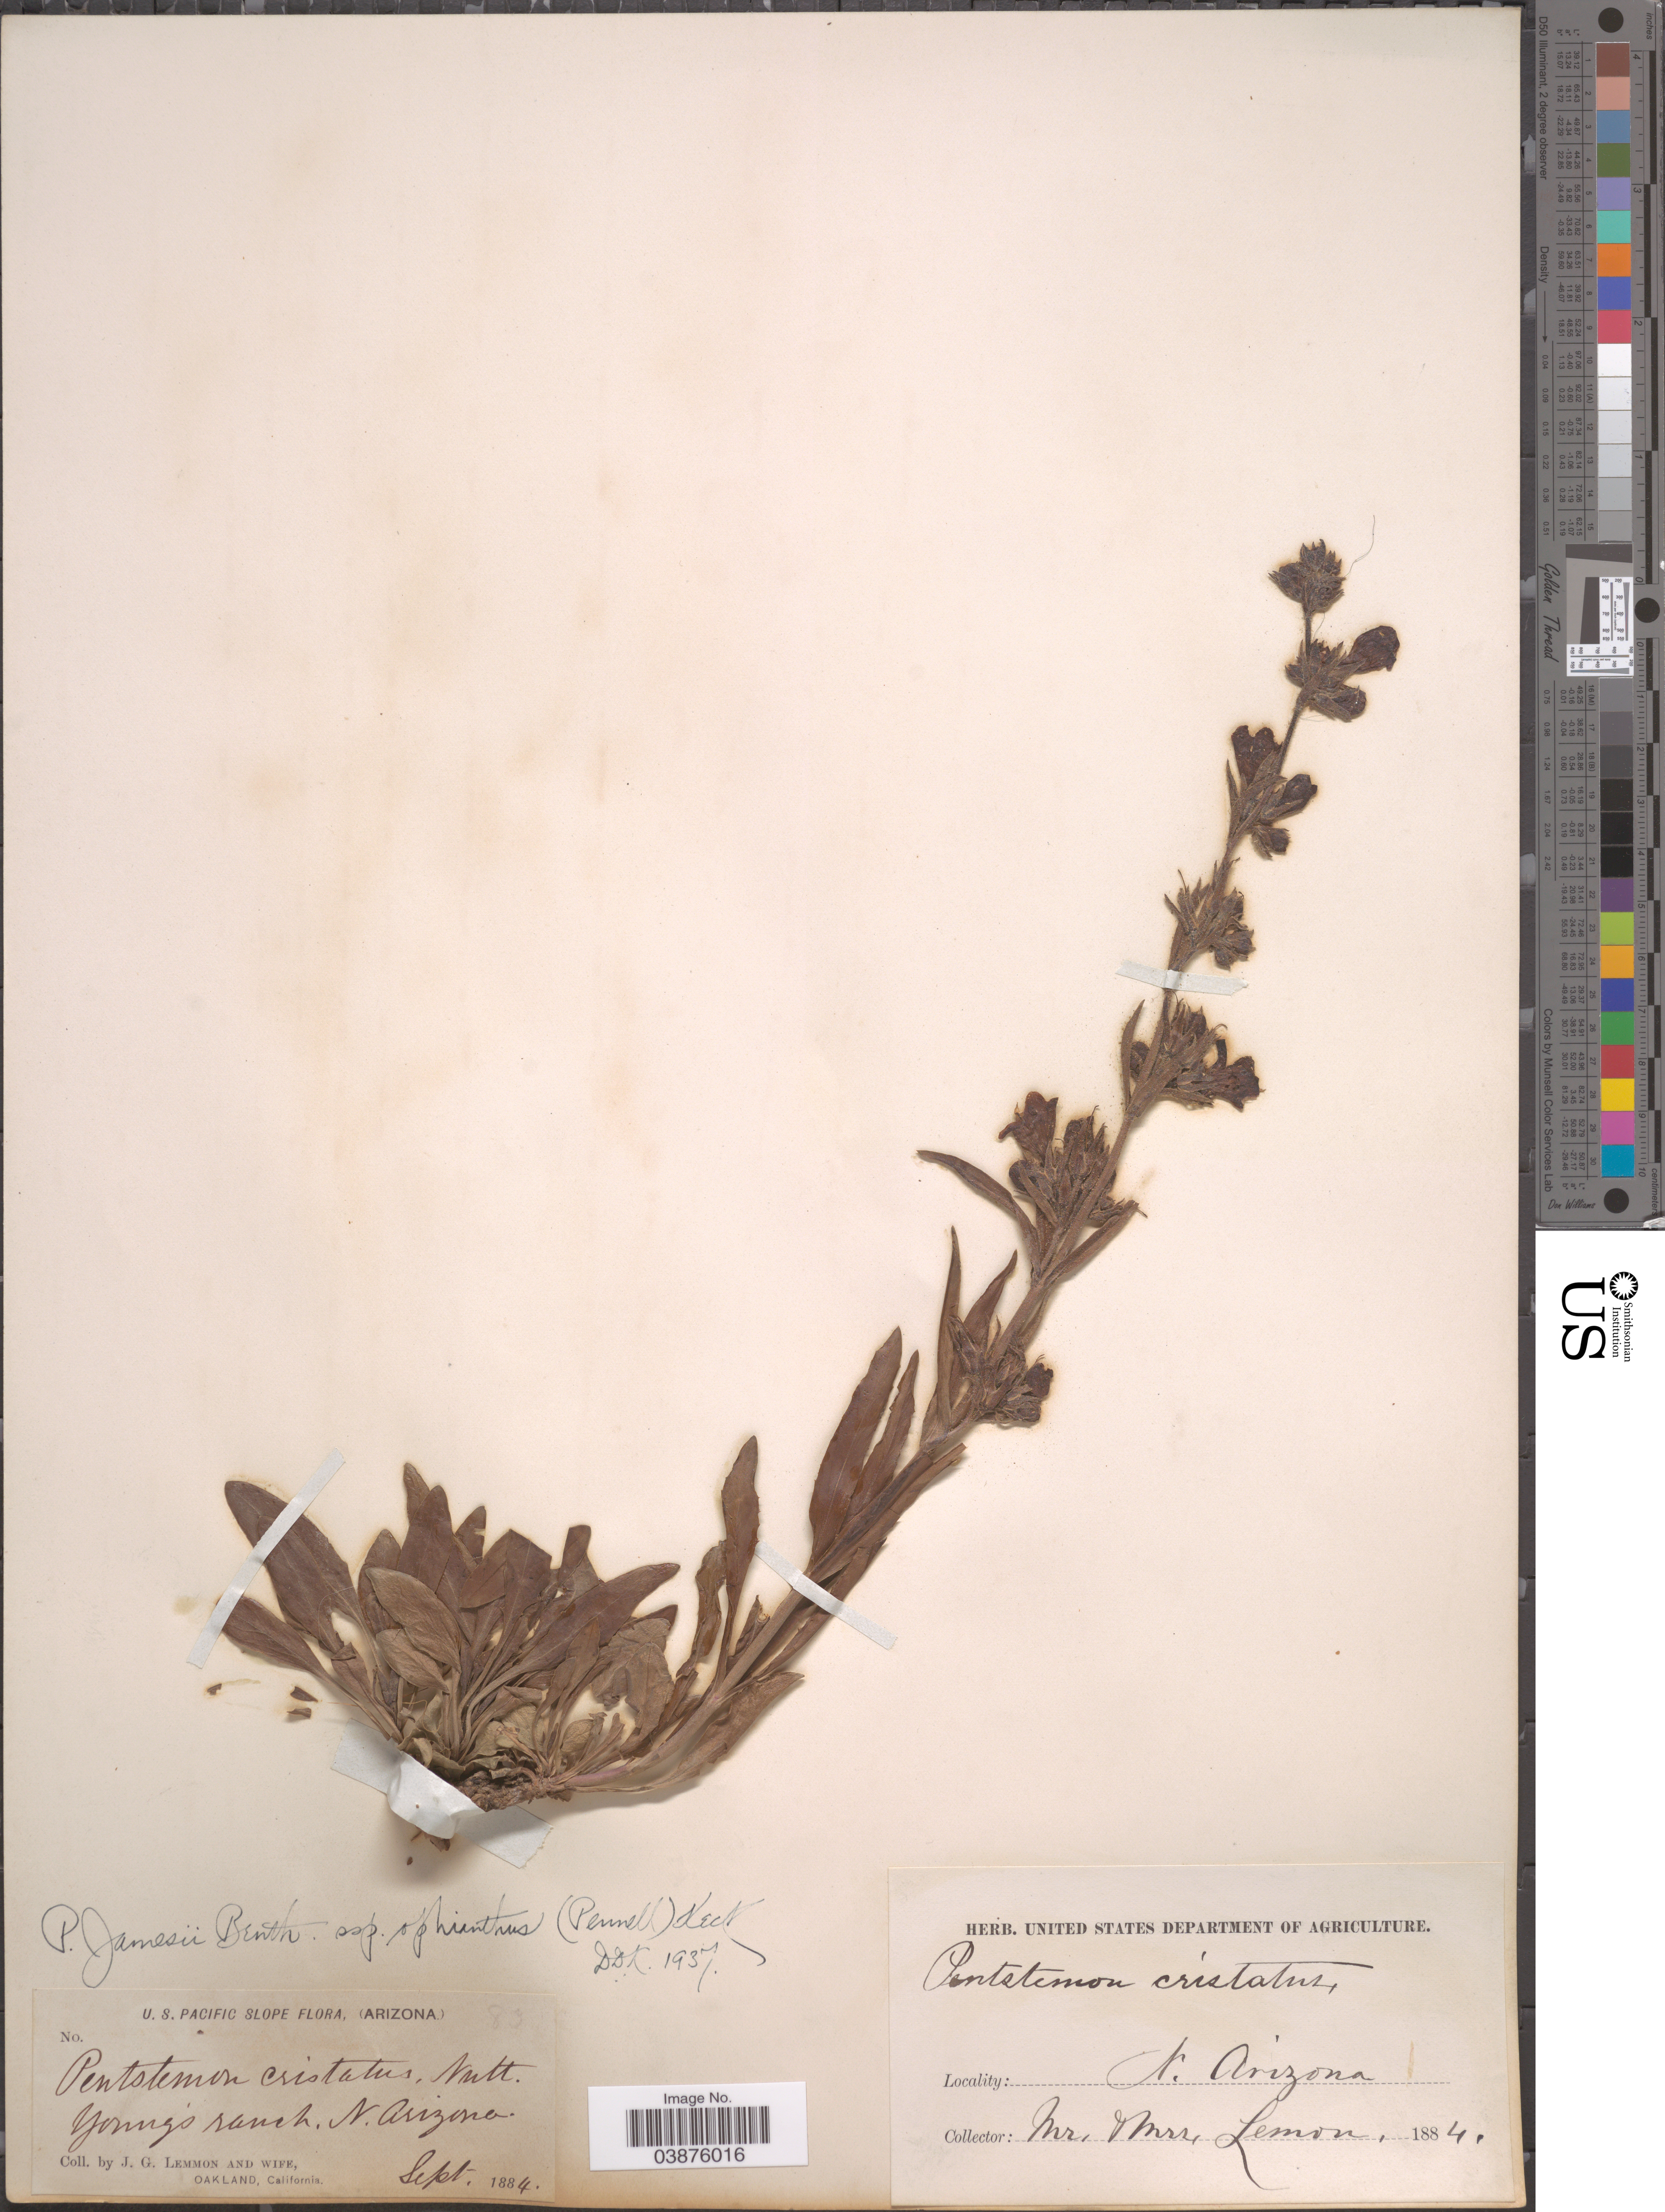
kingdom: Plantae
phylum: Tracheophyta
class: Magnoliopsida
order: Lamiales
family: Plantaginaceae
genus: Penstemon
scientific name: Penstemon jamesii subsp. ophianthus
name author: (Pennell) D.D. Keck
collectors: J. Lemmon & Mrs. J. G. Lemmon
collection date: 1884-09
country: United States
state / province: Arizona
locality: U. S. Pacific Slope. Young's ranch, N. Arizona.